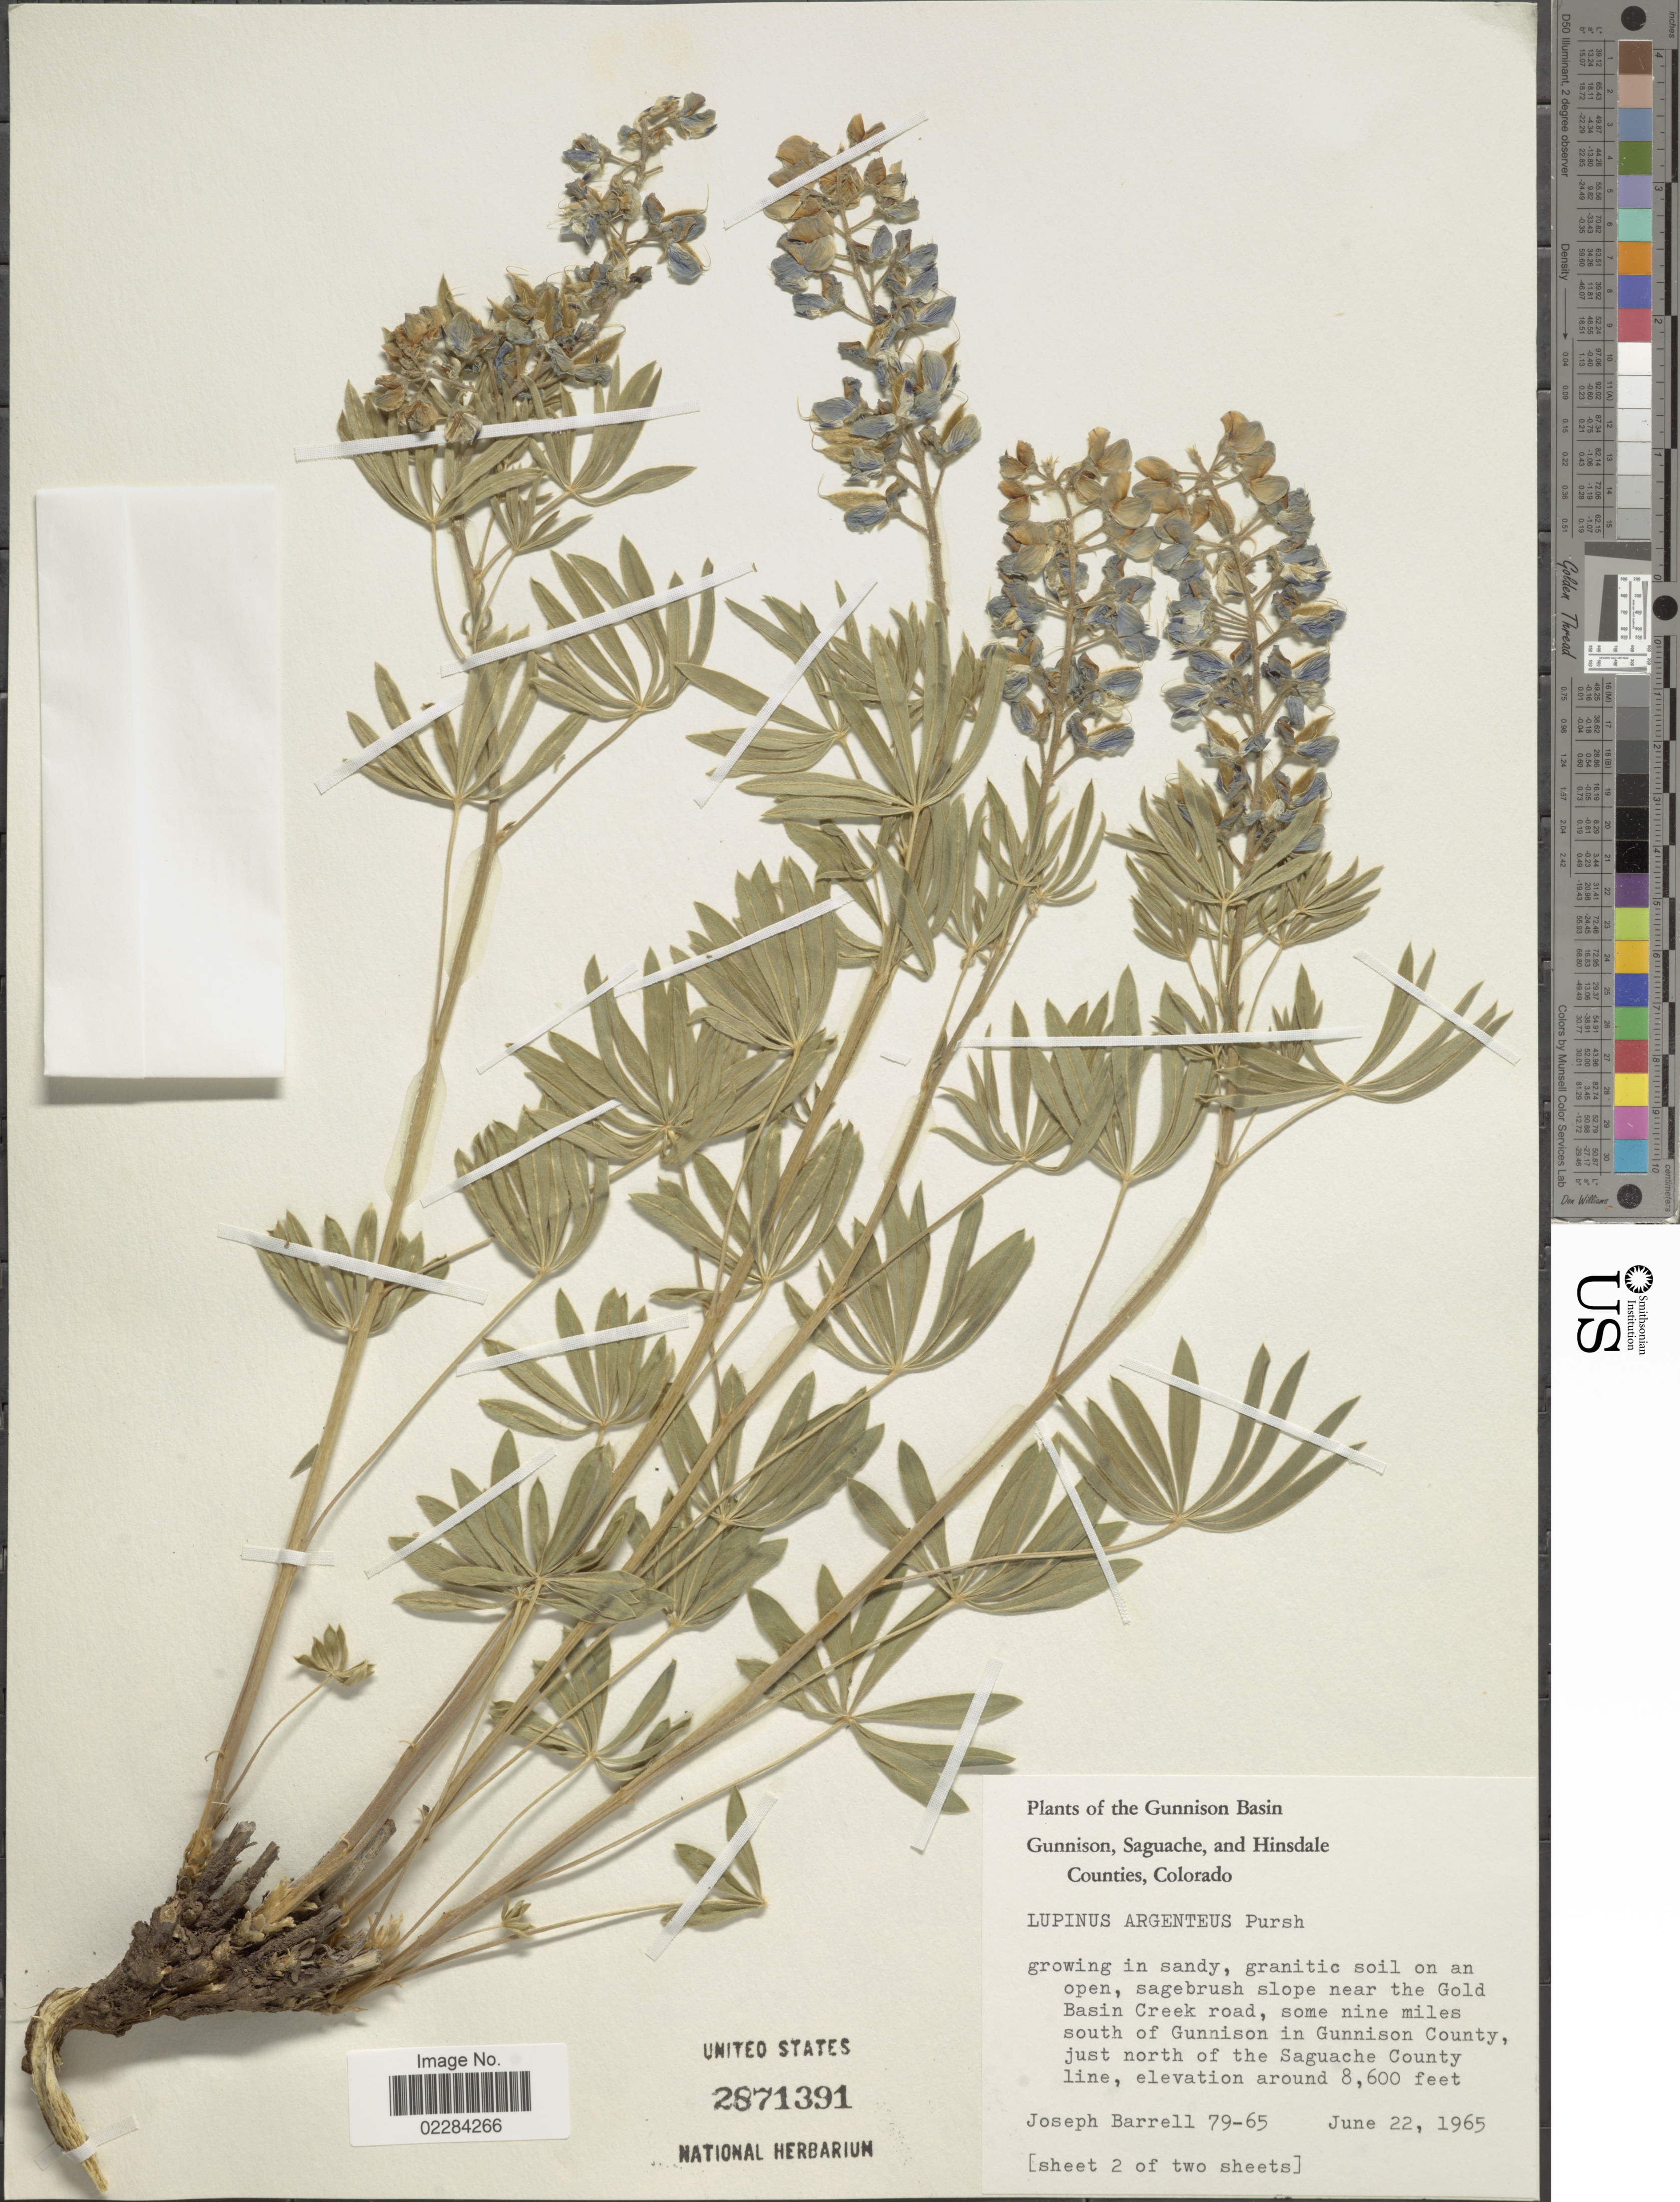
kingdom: Plantae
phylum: Tracheophyta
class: Magnoliopsida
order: Fabales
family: Fabaceae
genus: Lupinus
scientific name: Lupinus argenteus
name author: Pursh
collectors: J. Barrell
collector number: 79-65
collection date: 1965-06-22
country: United States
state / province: Colorado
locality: Gunnison Bay. Gunnison, Saguache, and Hinsdale Counties. growing in sandy, granatic soil on an open, sagebrush slope near the Gold Basin Creek road, some nine miles south of Gunnison in Gunnison County, just north of the Saguache County line.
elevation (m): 2621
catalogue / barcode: US 2871391